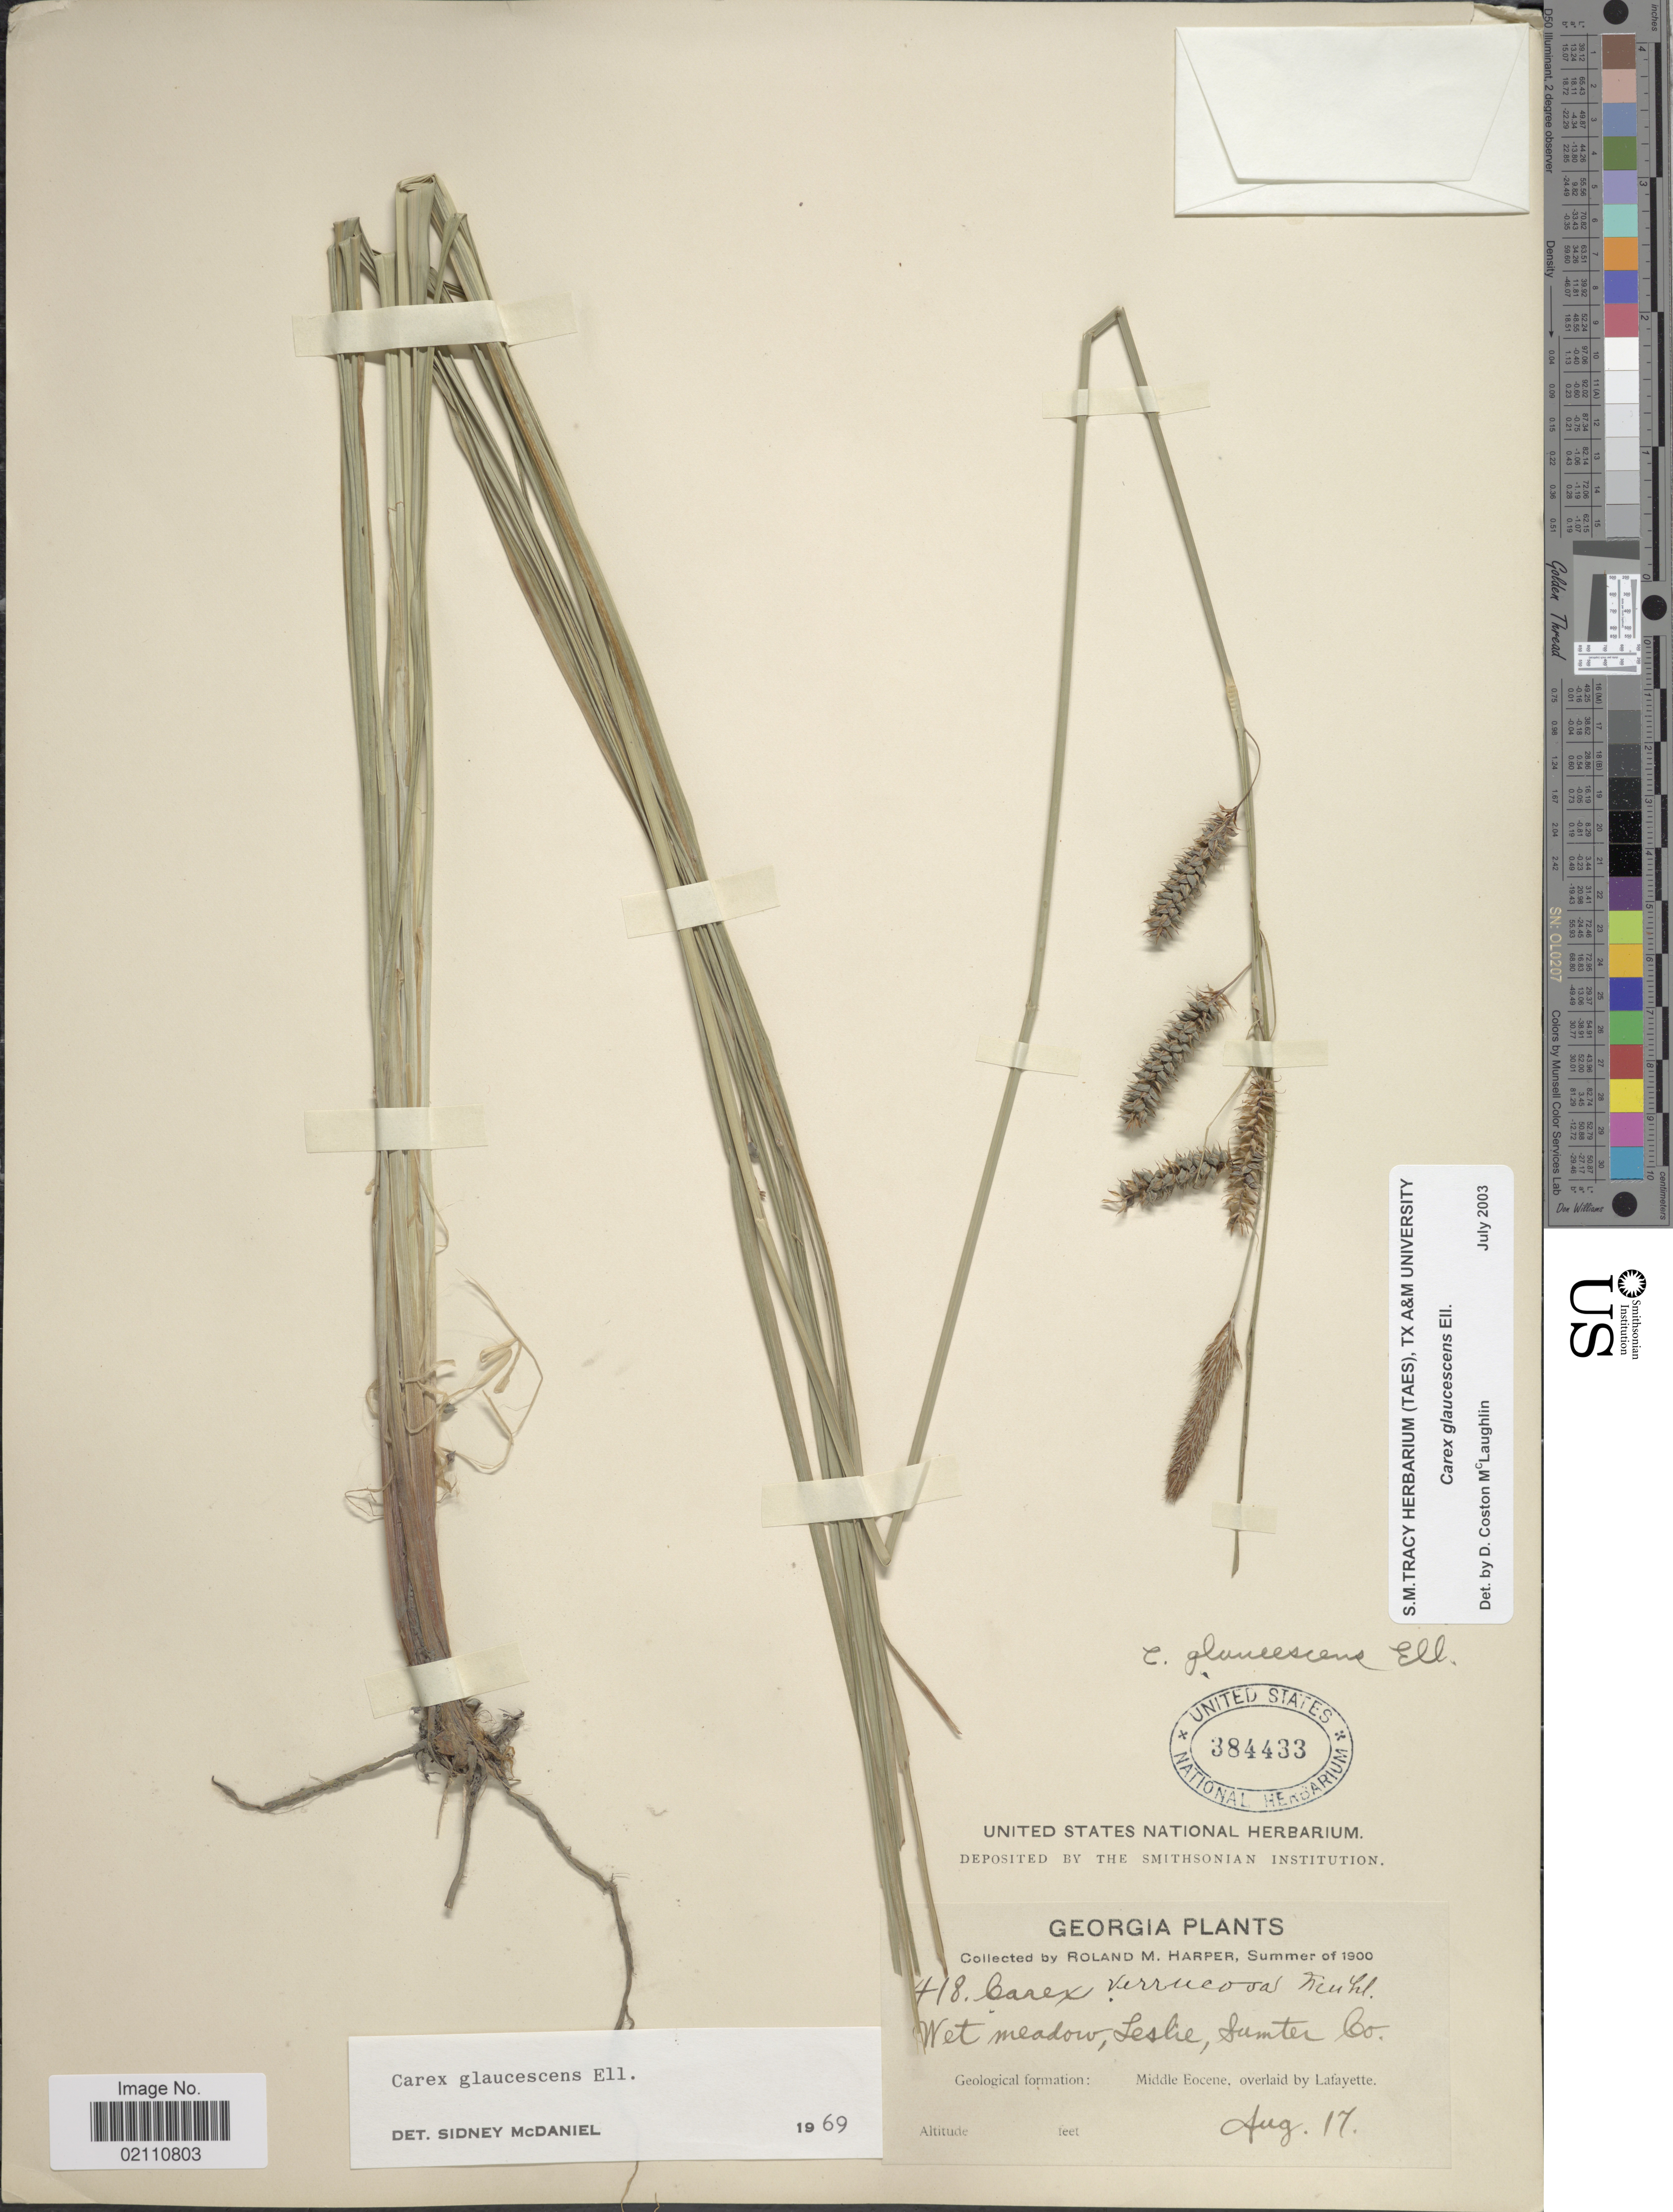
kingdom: Plantae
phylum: Tracheophyta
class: Liliopsida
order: Poales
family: Cyperaceae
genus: Carex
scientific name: Carex glaucescens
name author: Elliott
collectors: R. M. Harper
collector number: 418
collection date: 1900-08-17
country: United States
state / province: Georgia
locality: Wet meadow, Leslie, Sumter Co.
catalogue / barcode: US 384433